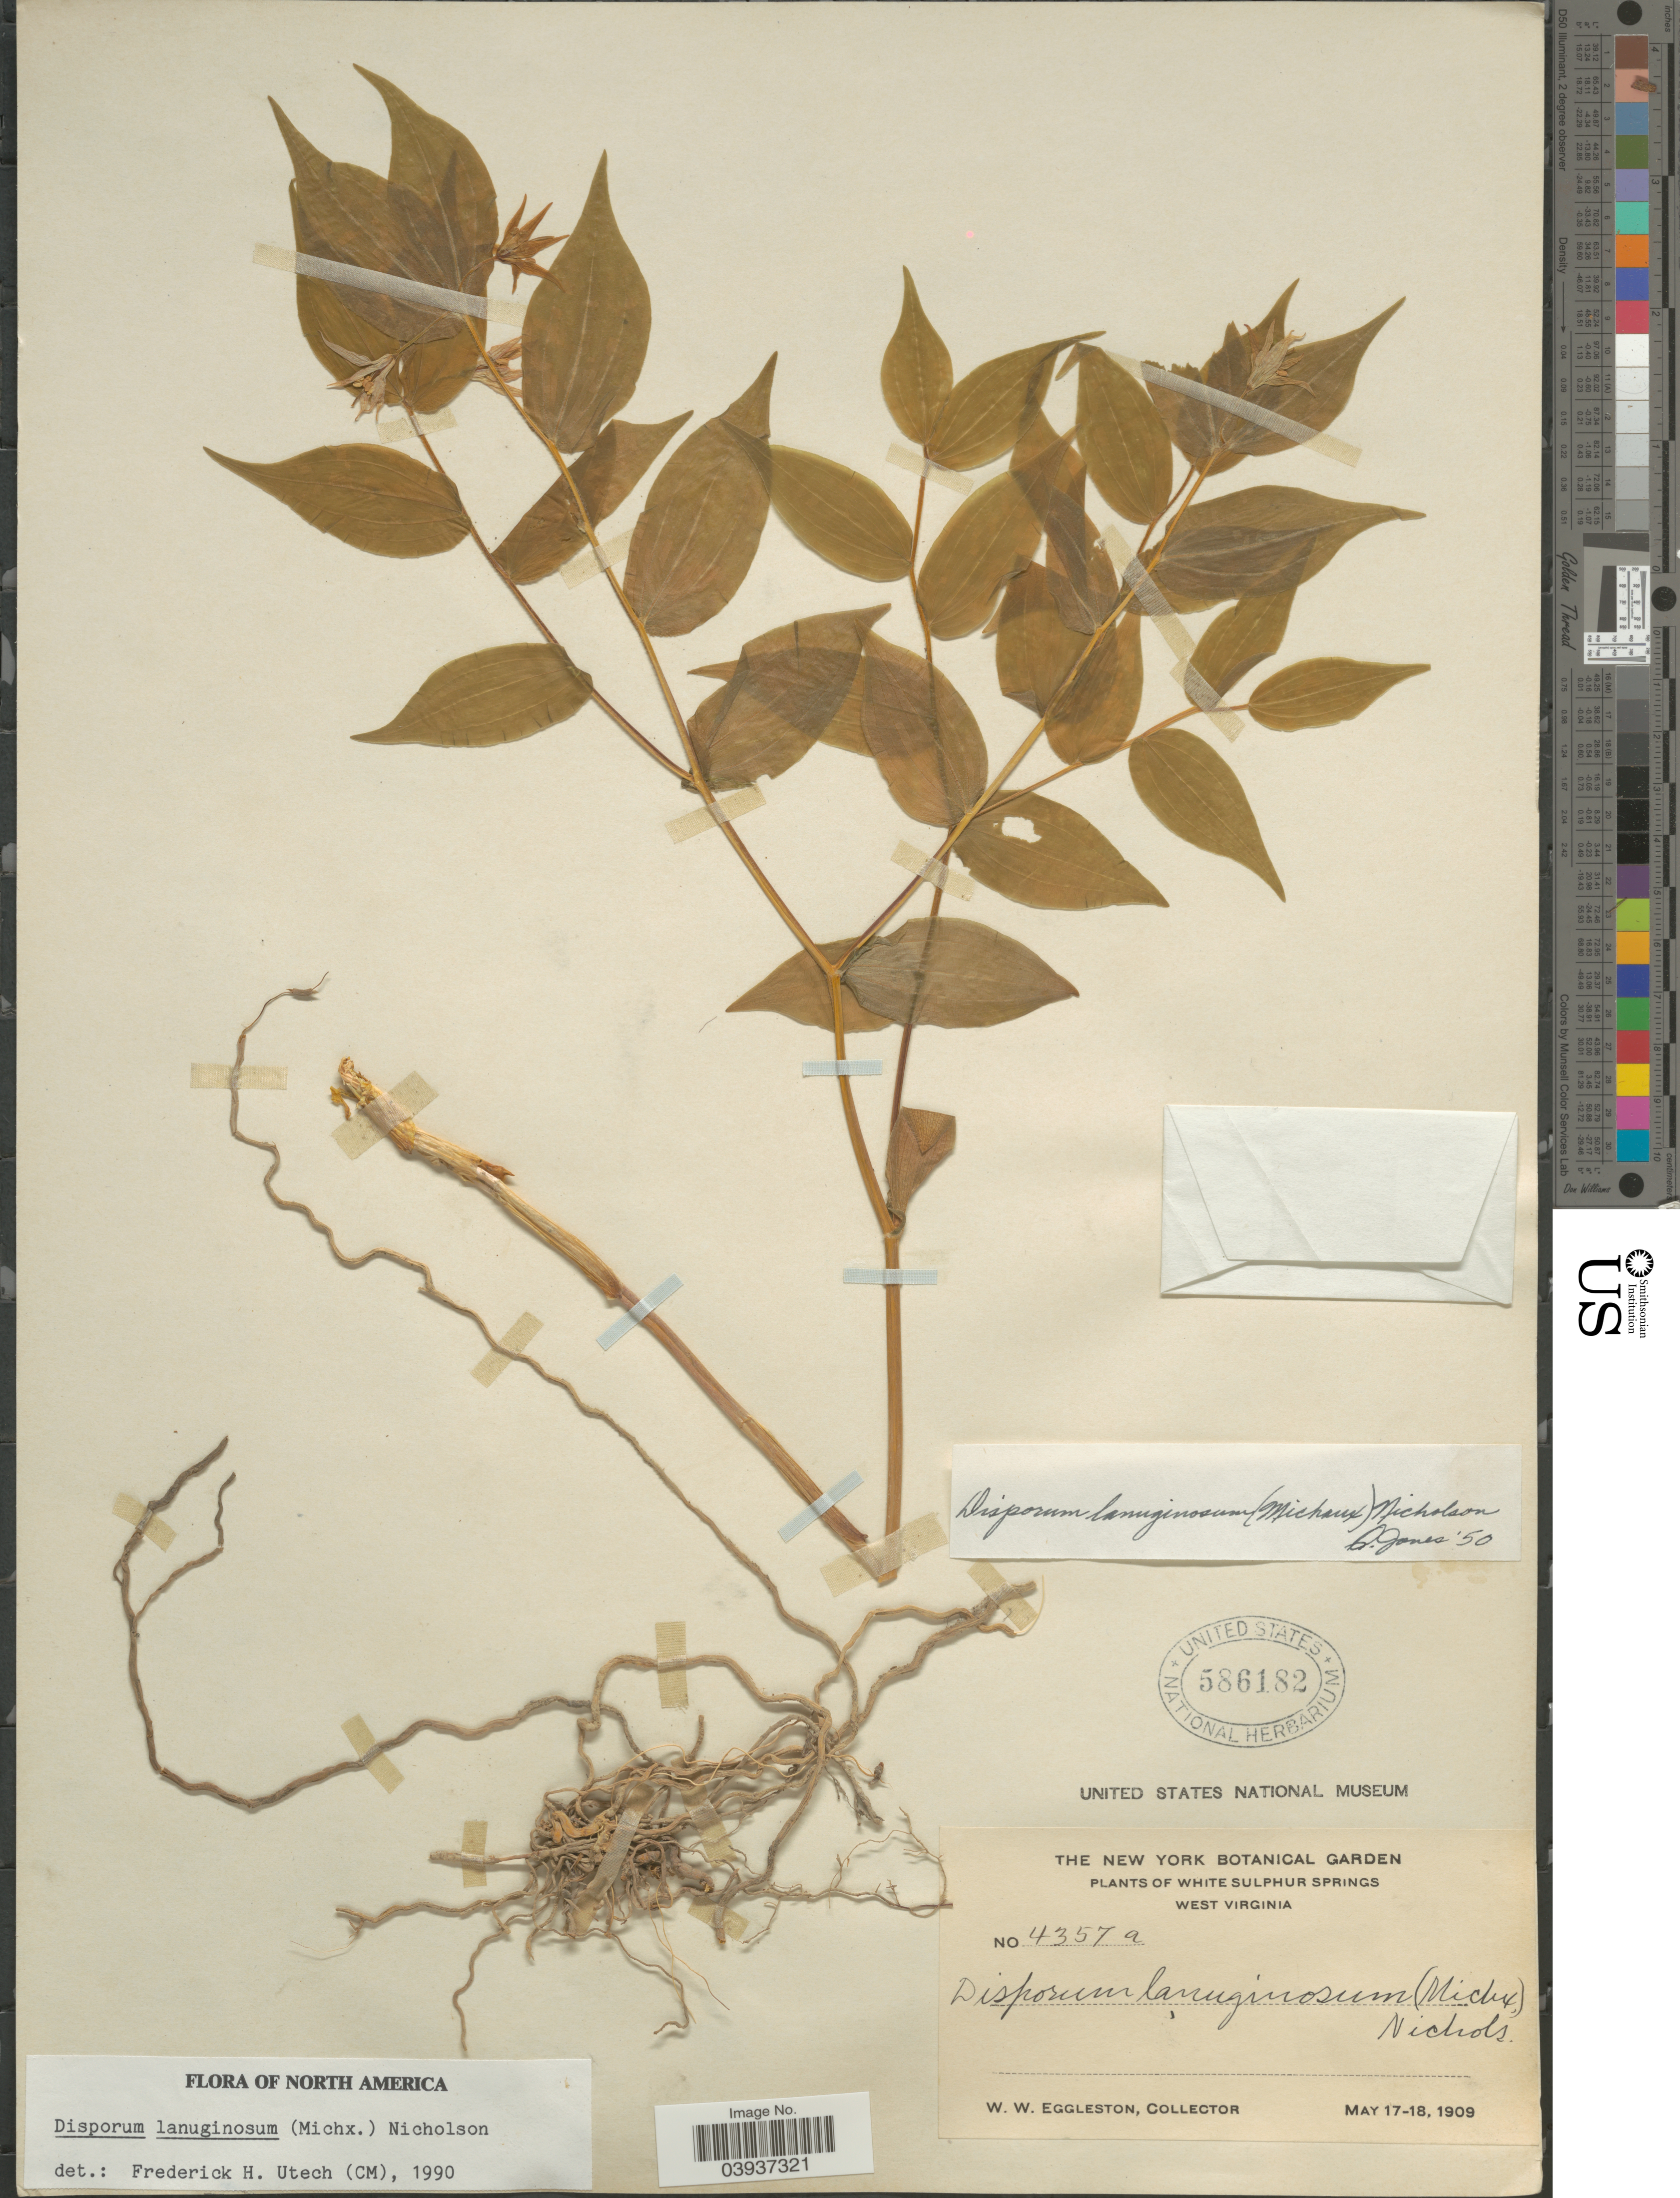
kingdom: Plantae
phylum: Tracheophyta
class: Liliopsida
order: Liliales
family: Colchicaceae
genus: Disporum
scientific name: Disporum lanuginosum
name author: (Michx.) G. Nicholson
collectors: W. W. Eggleston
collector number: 4357a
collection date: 1909-05-17/1909-05-18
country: United States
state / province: West Virginia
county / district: Greenbrier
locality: White Sulphur Springs.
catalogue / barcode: US 586182